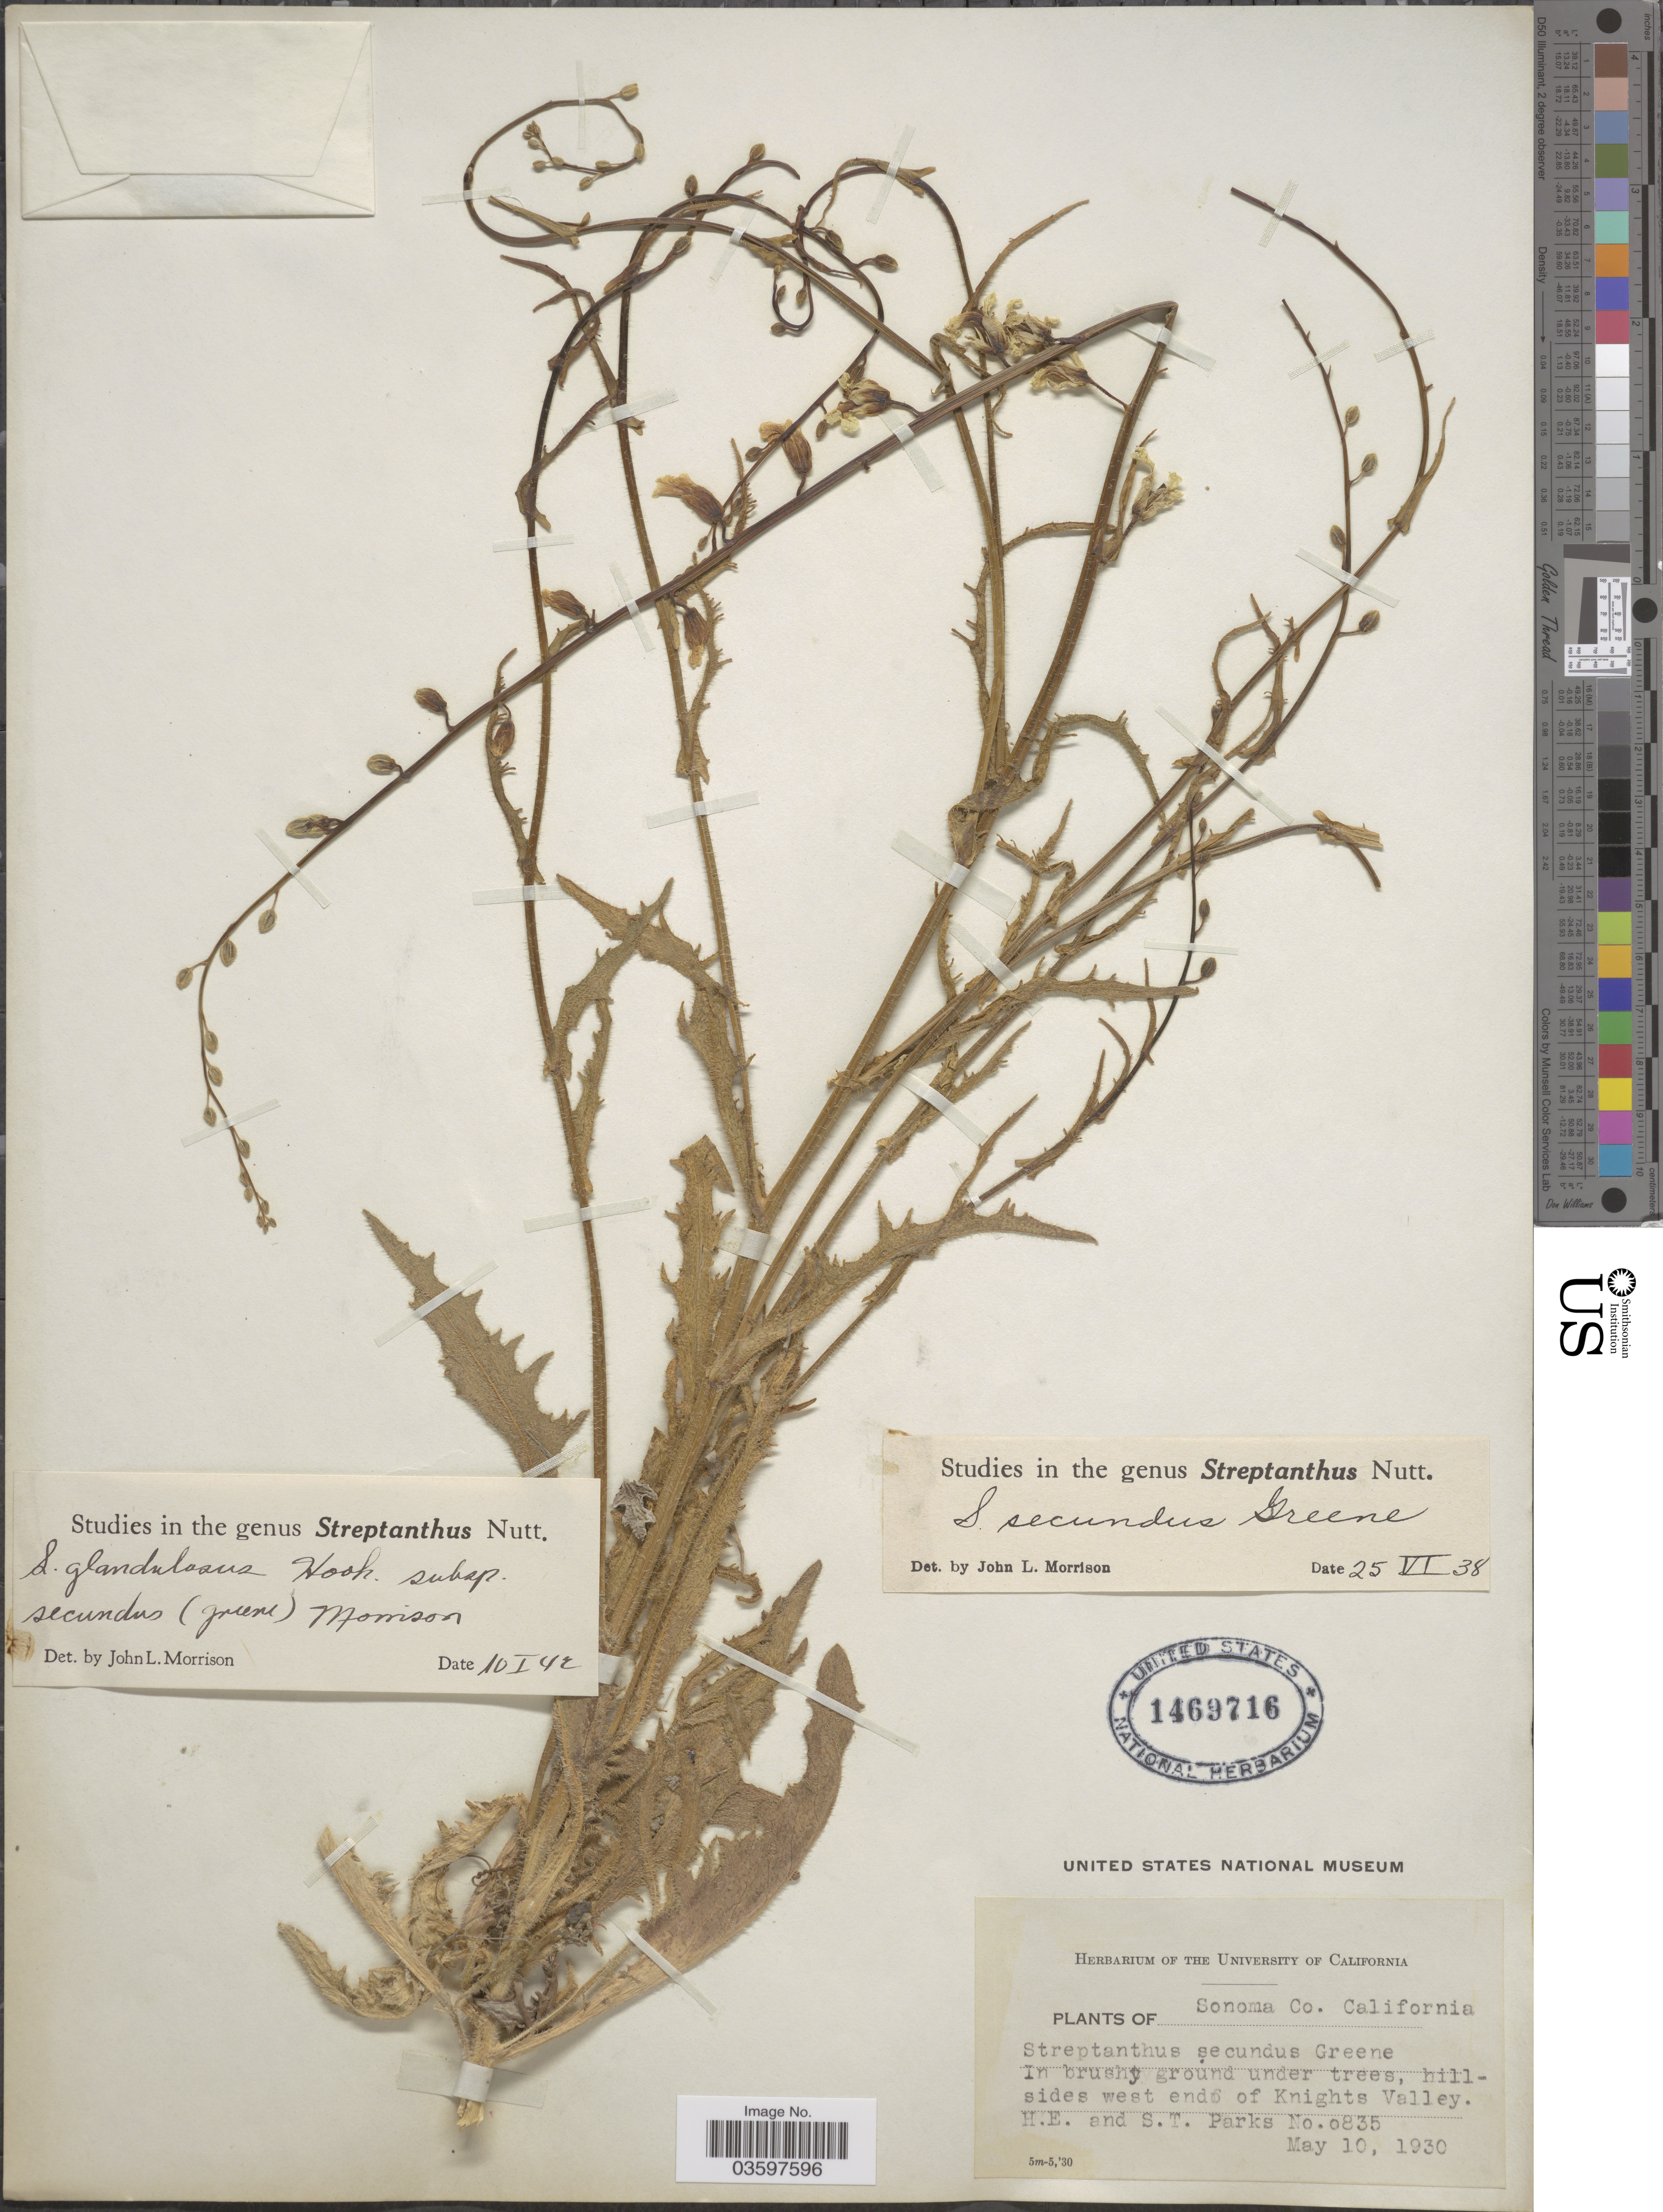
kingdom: Plantae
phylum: Tracheophyta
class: Magnoliopsida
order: Brassicales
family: Brassicaceae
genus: Streptanthus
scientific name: Streptanthus glandulosus var. secundus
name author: (Greene) Munz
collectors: H. E. Parks & S. Parks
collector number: o835*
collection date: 1930-05-10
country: United States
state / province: California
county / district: Sonoma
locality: Sonoma Co. In brushy ground under trees, hillsides west end of Knights Valley.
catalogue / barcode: US 1469716